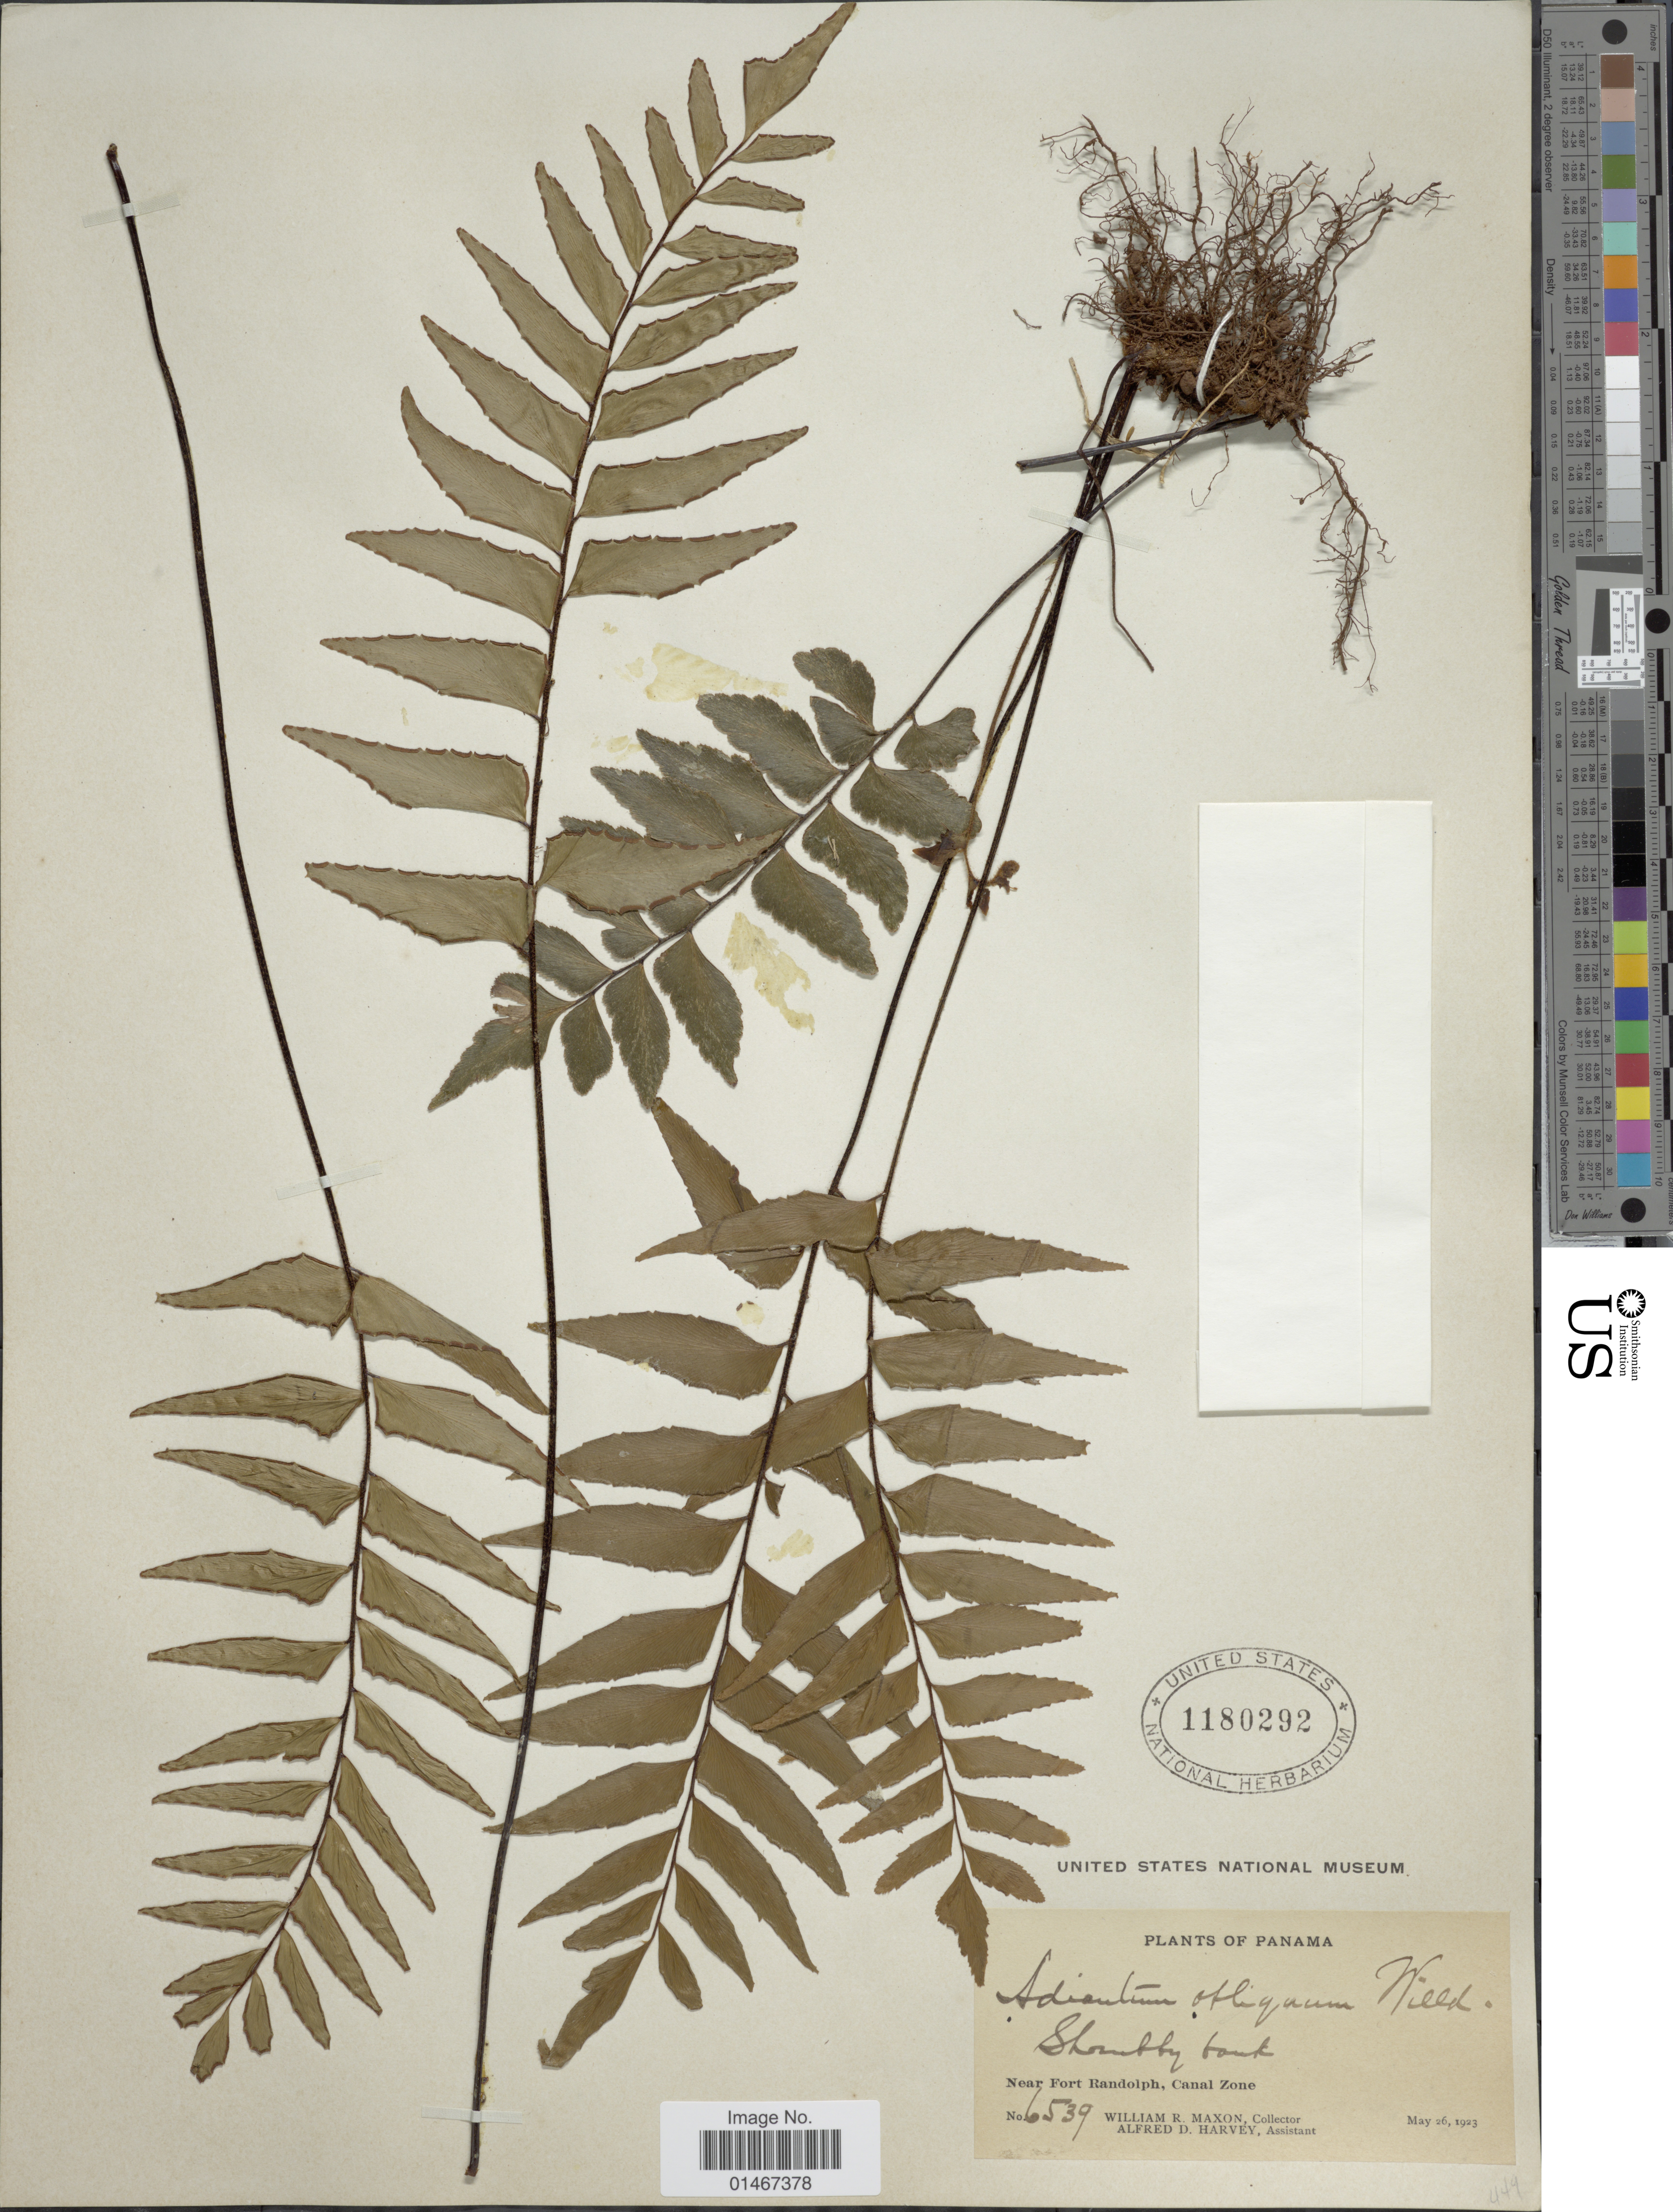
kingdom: Plantae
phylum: Tracheophyta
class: Polypodiopsida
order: Polypodiales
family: Pteridaceae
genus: Adiantum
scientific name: Adiantum obliquum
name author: Willd.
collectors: W. R. Maxon & A. D. Harvey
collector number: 6539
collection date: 1923-05-26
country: Panama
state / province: Colón / Panamá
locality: Near Fort Randolph, Canal Zone.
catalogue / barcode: US 1180292